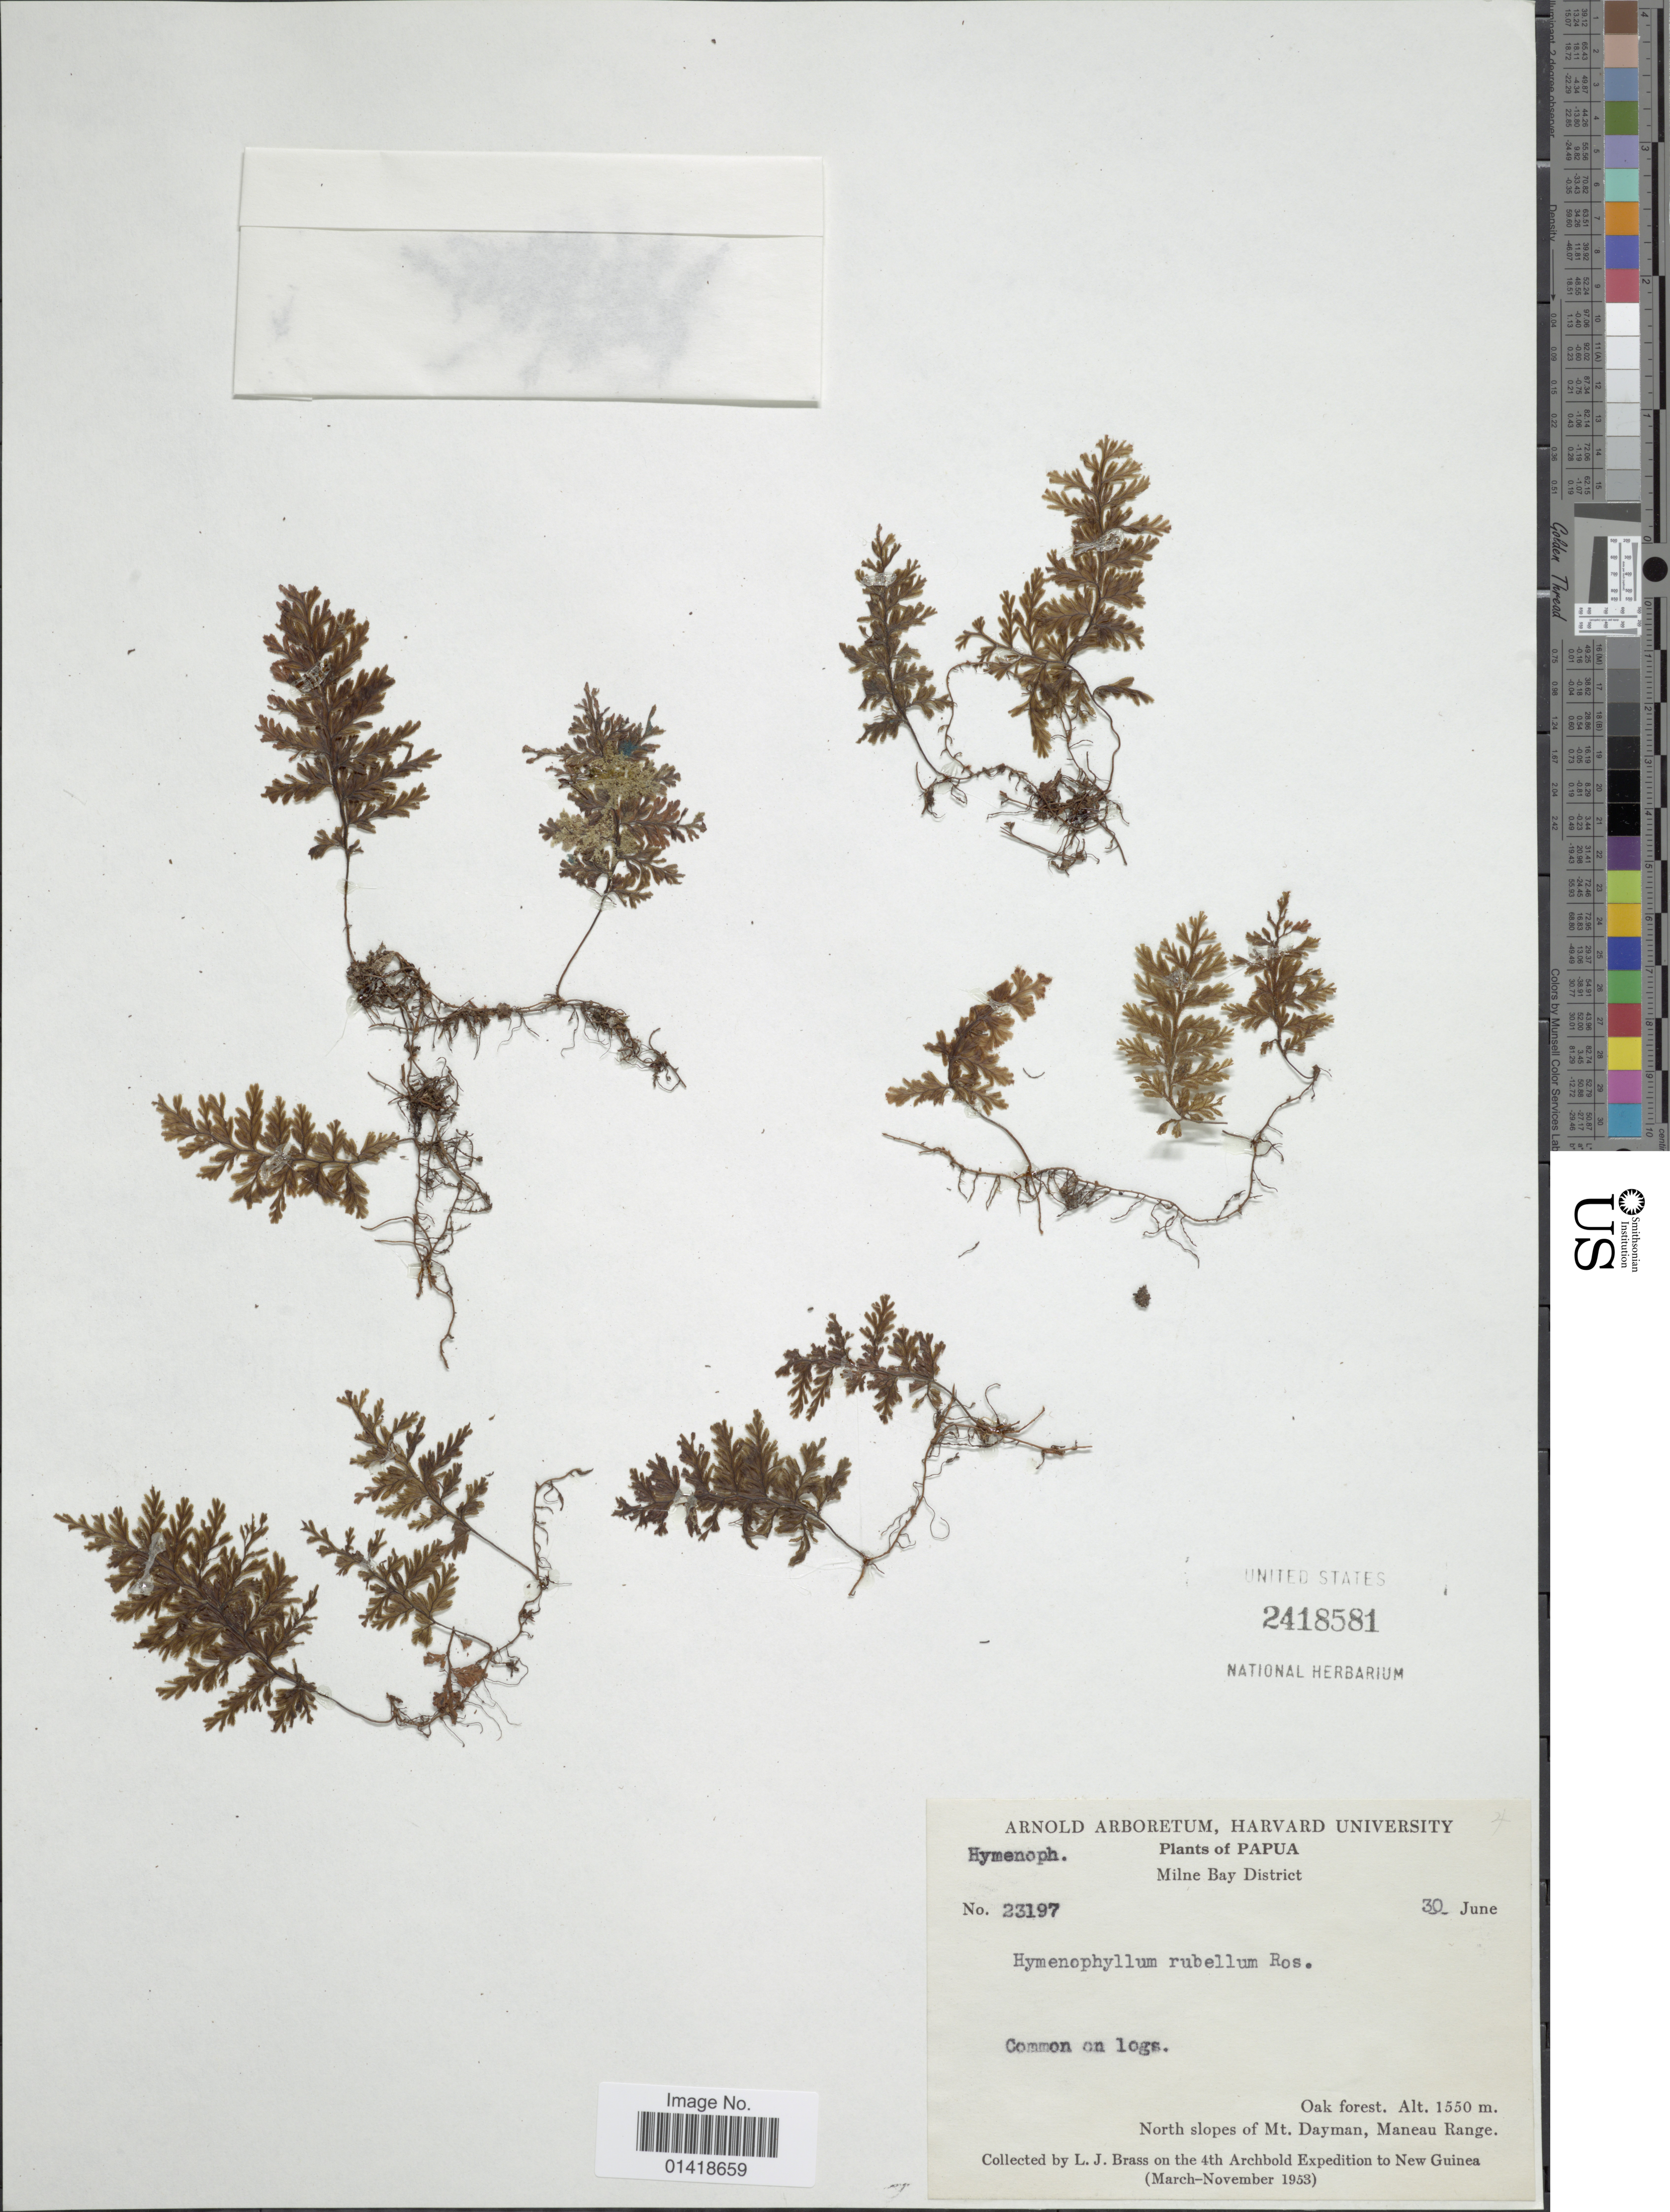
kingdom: Plantae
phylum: Tracheophyta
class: Polypodiopsida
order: Hymenophyllales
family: Hymenophyllaceae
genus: Hymenophyllum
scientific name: Hymenophyllum rubellum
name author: Rosenst.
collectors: L. J. Brass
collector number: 23197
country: Papua New Guinea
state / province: Milne Bay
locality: Milne Bay District. Oak Forest. North slopes of Mt. Dayman, Maneau Range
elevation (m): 1550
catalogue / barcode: US 2418581